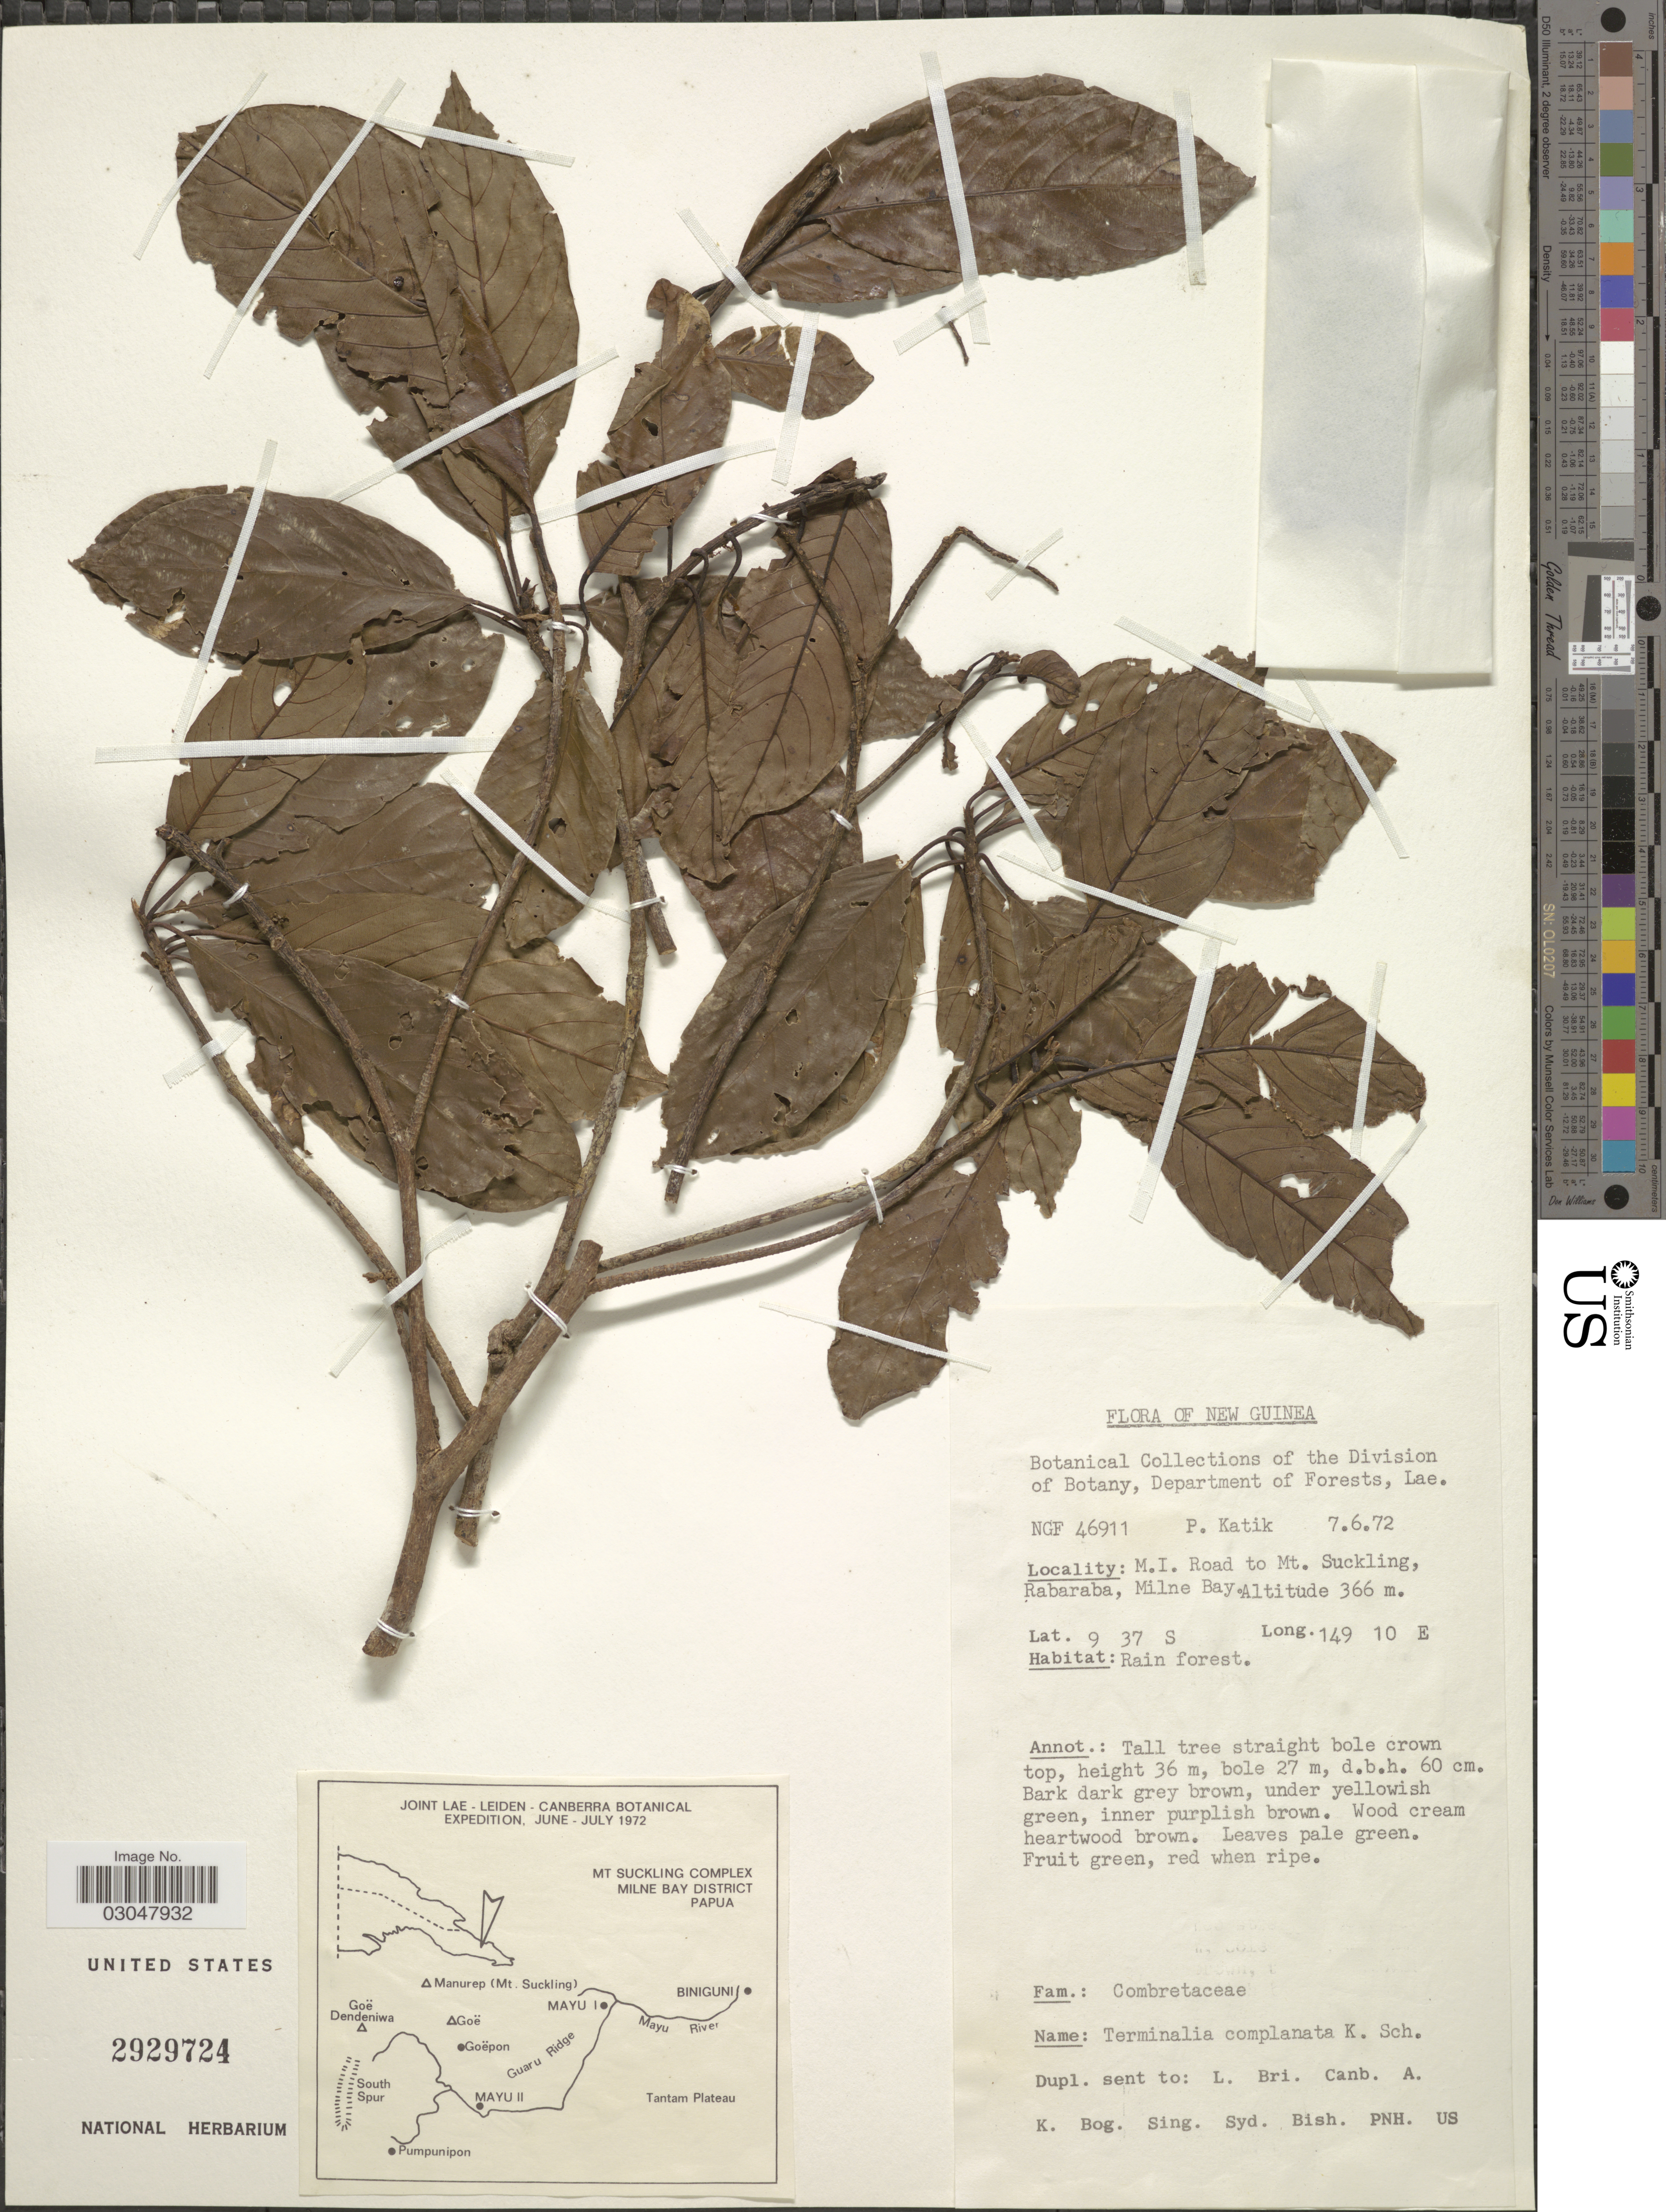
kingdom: Plantae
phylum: Tracheophyta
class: Magnoliopsida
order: Myrtales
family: Combretaceae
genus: Terminalia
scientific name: Terminalia complanata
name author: K. Schum.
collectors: P. Katik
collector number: NGF 46911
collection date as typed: Transcribed d/m/y: 7/6/72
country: Papua New Guinea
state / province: Milne Bay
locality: New Guinea. M.I. Road to Mt. Suckling, Rabaraba, Milne Bay.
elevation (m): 366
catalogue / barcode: US 2929724